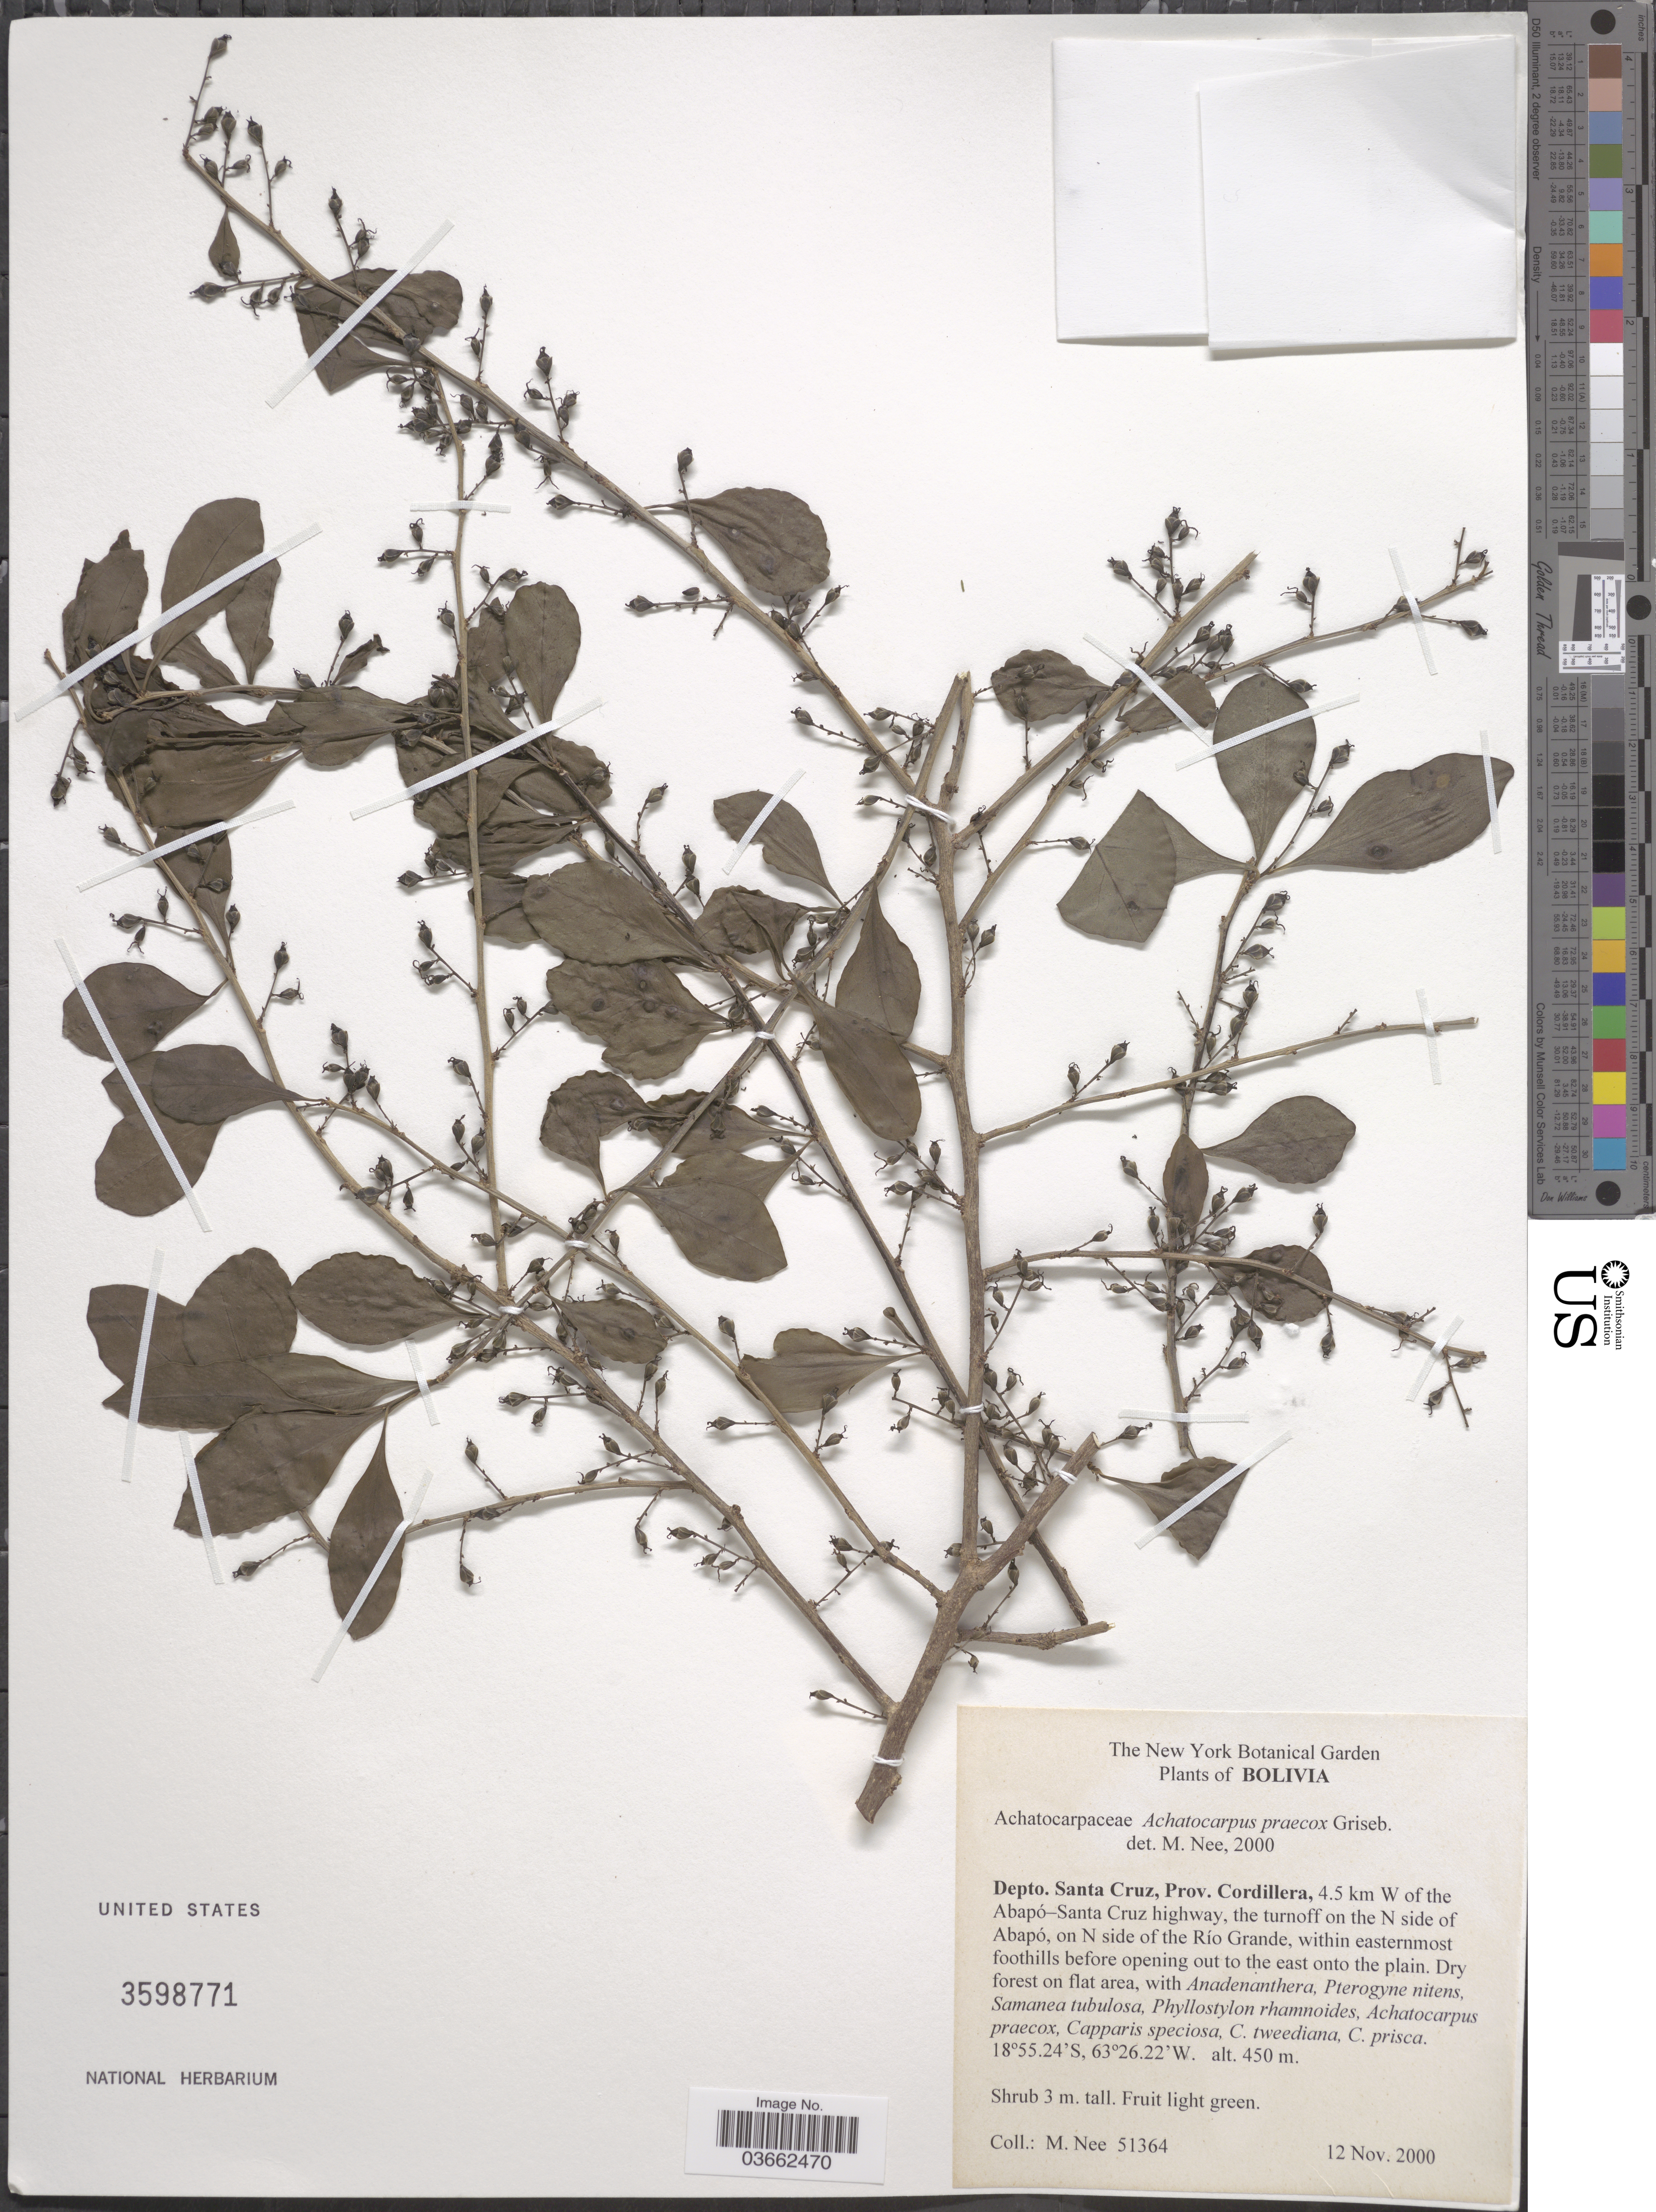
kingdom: Plantae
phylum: Tracheophyta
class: Magnoliopsida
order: Caryophyllales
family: Achatocarpaceae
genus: Achatocarpus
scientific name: Achatocarpus praecox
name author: Griseb.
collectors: M. Nee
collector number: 51364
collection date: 2000-11-12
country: Bolivia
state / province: Santa Cruz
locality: Depto. Santa Cruz, Prov. Cordillera, 4.5 km W of the Abapó-Santa Cruz highway, the turnoff on the N side of Abapó, on N side of the Río Grande.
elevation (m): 450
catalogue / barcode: US 3598771